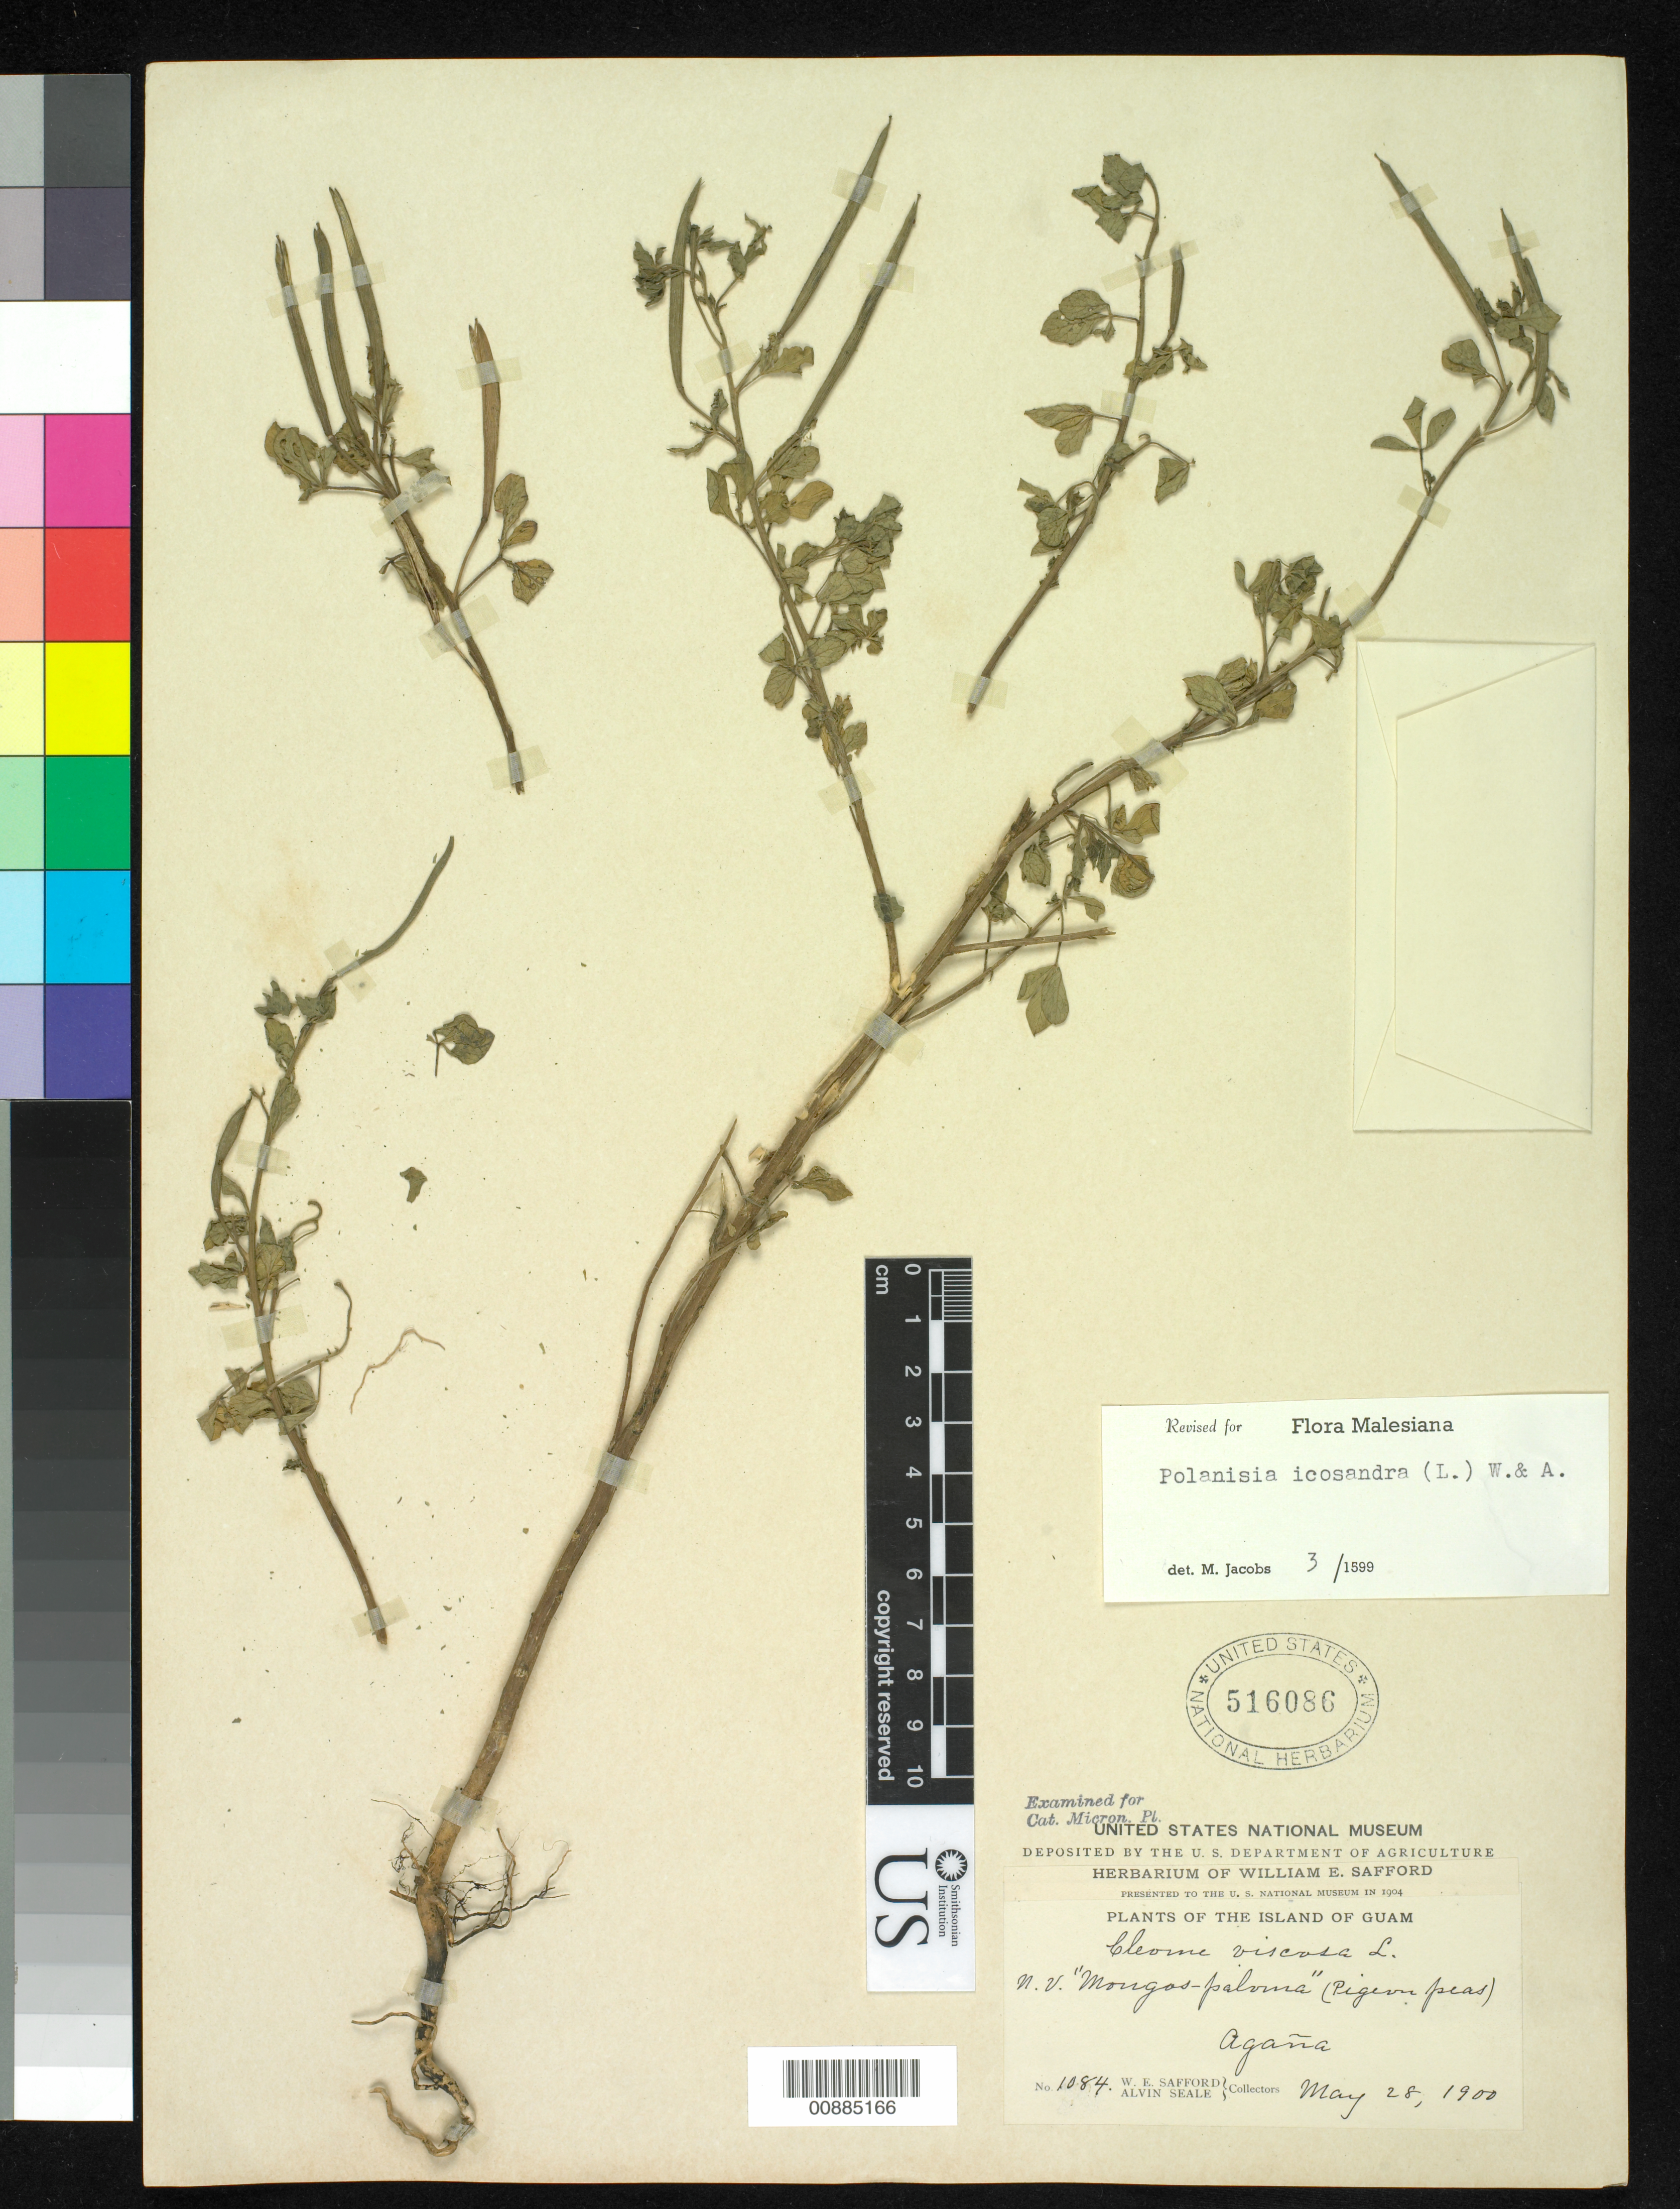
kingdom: Plantae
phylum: Tracheophyta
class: Magnoliopsida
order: Brassicales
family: Cleomaceae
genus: Arivela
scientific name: Arivela viscosa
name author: (L.) Raf.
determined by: Wagner, W. L., (BOT), Smithsonian Institution - National Museum of Natural History (UNITED STATES)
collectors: W. E. Safford & A. Seale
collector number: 1084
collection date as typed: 28 May 1900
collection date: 1900-05-28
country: Guam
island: Guam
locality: Agana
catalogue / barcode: US 516086